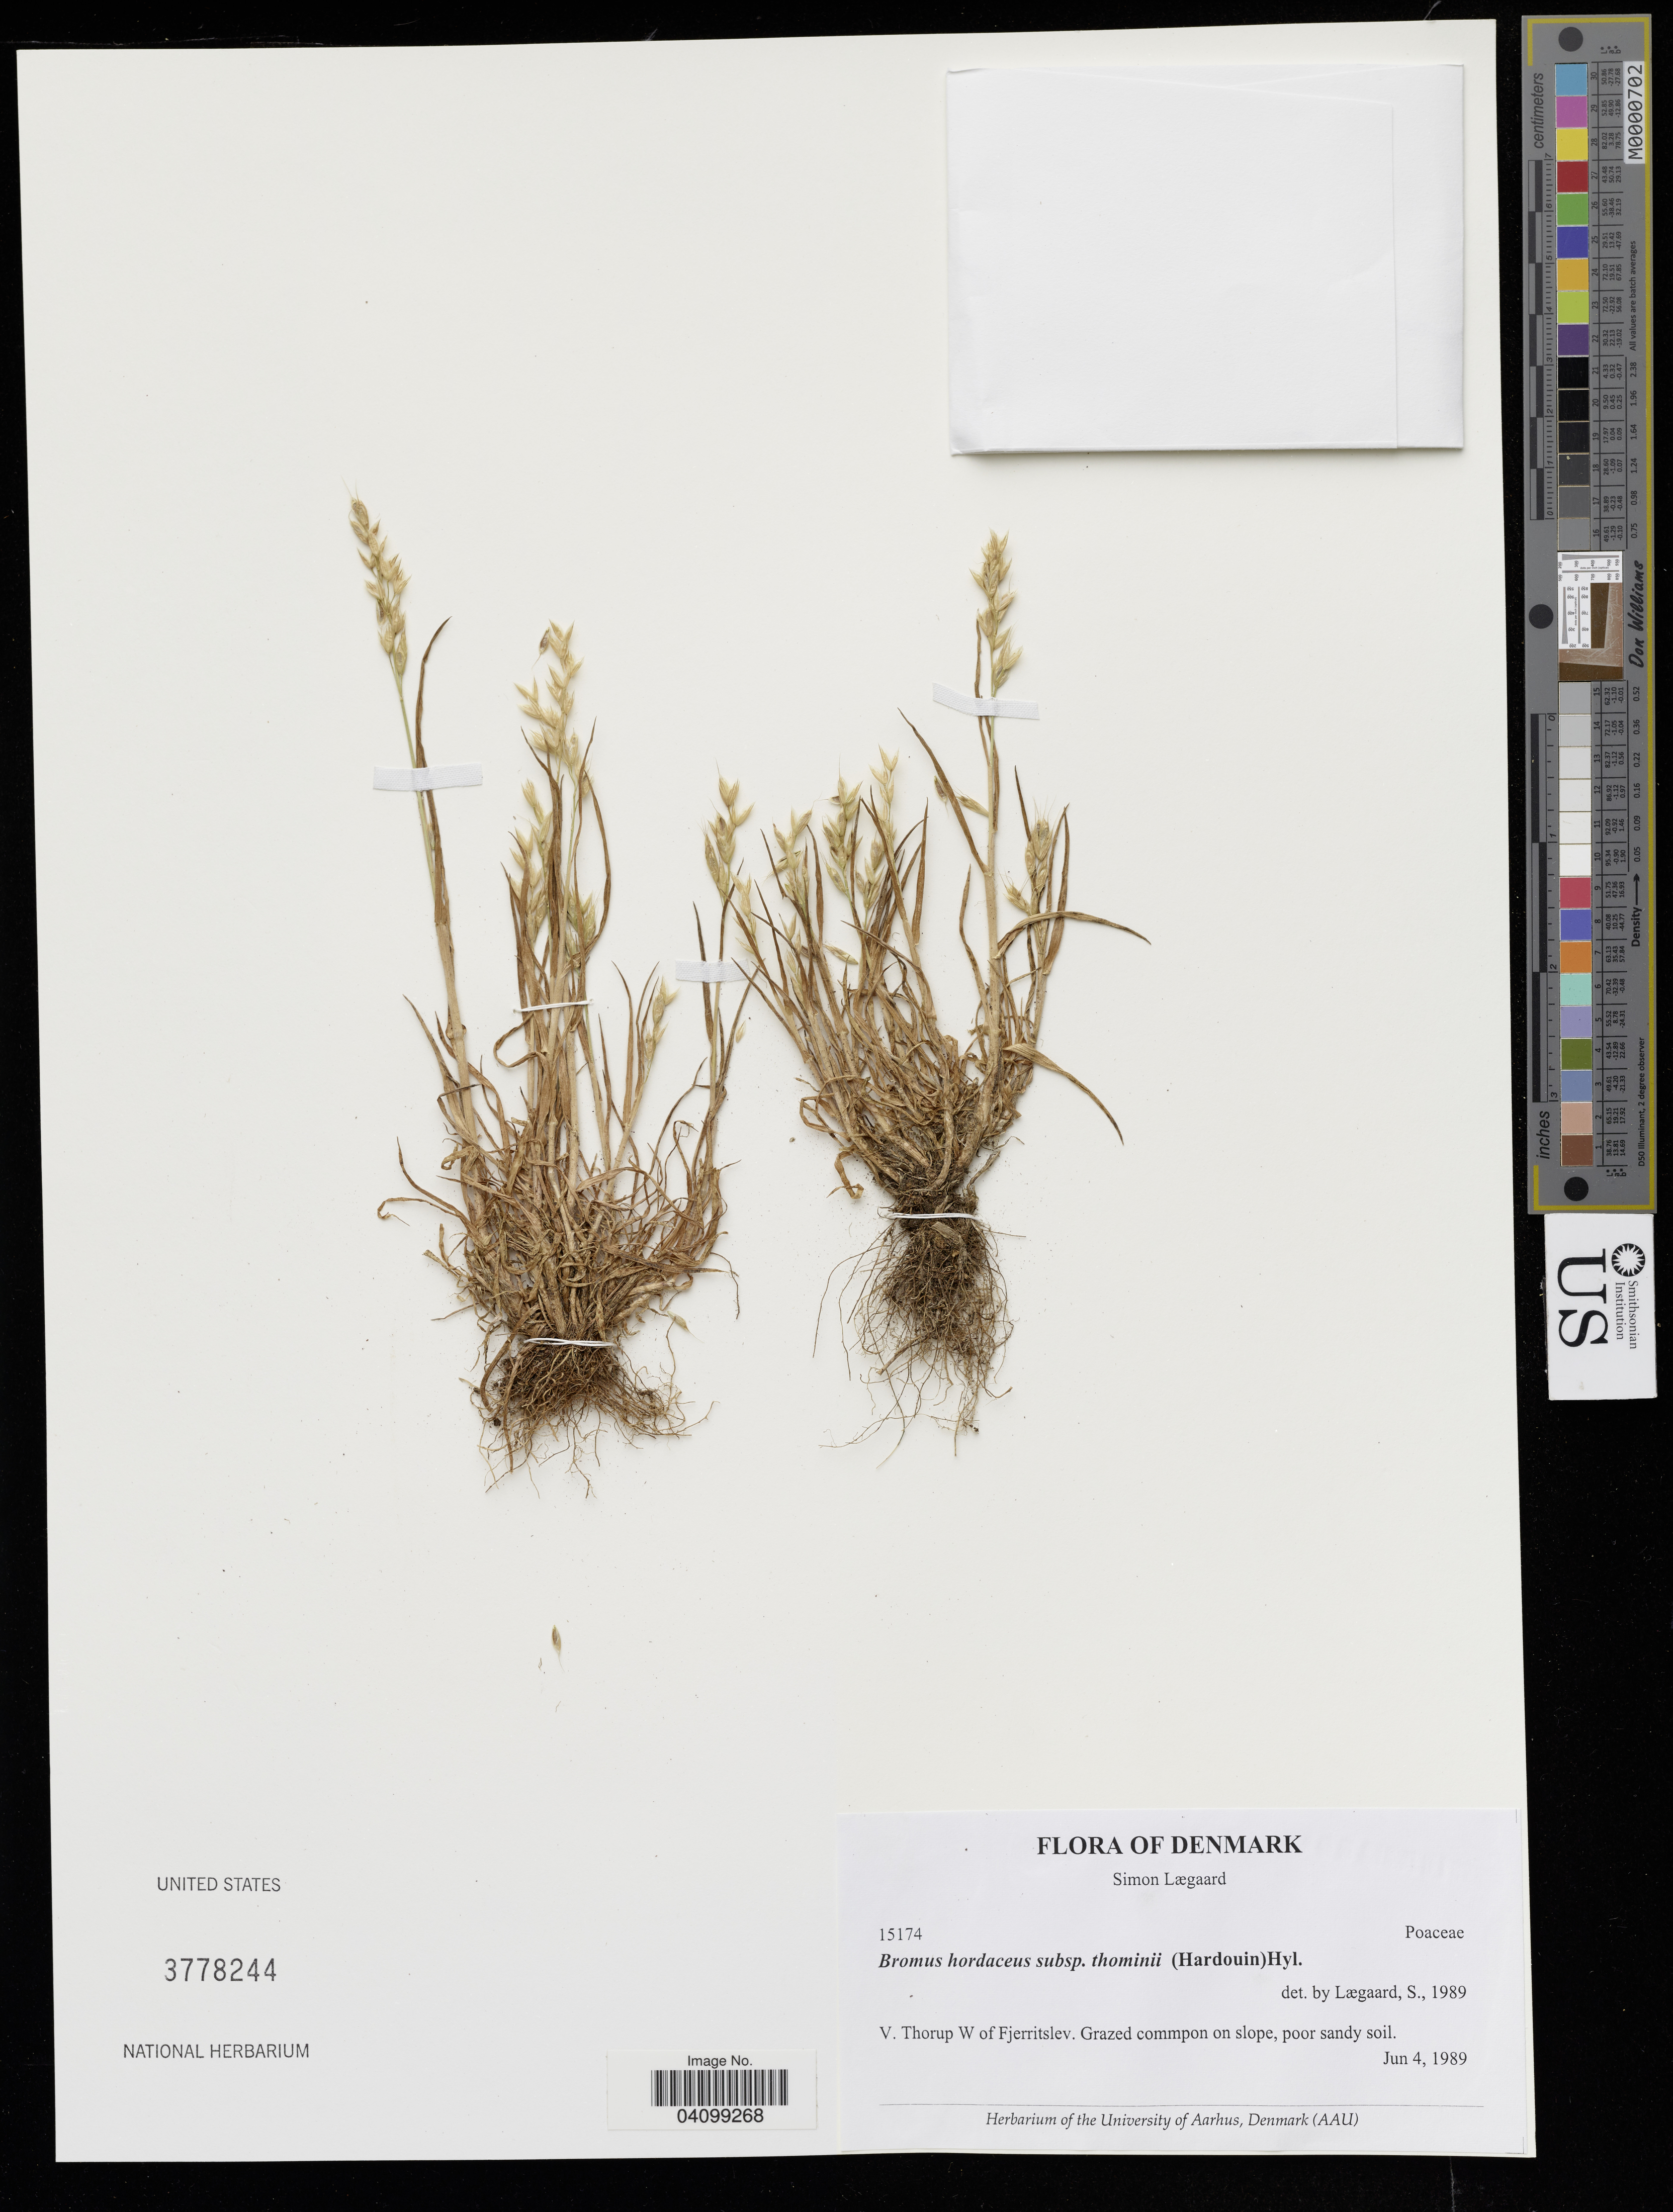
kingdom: Plantae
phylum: Tracheophyta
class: Liliopsida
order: Poales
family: Poaceae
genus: Bromus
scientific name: Bromus hordeaceus subsp. thominei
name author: (Hardouin) Braun-Blanq.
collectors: S. Lægaard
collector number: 15174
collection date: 1989-06-04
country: Denmark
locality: V. Thorup W of Fjerritslev.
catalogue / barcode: US 3778244